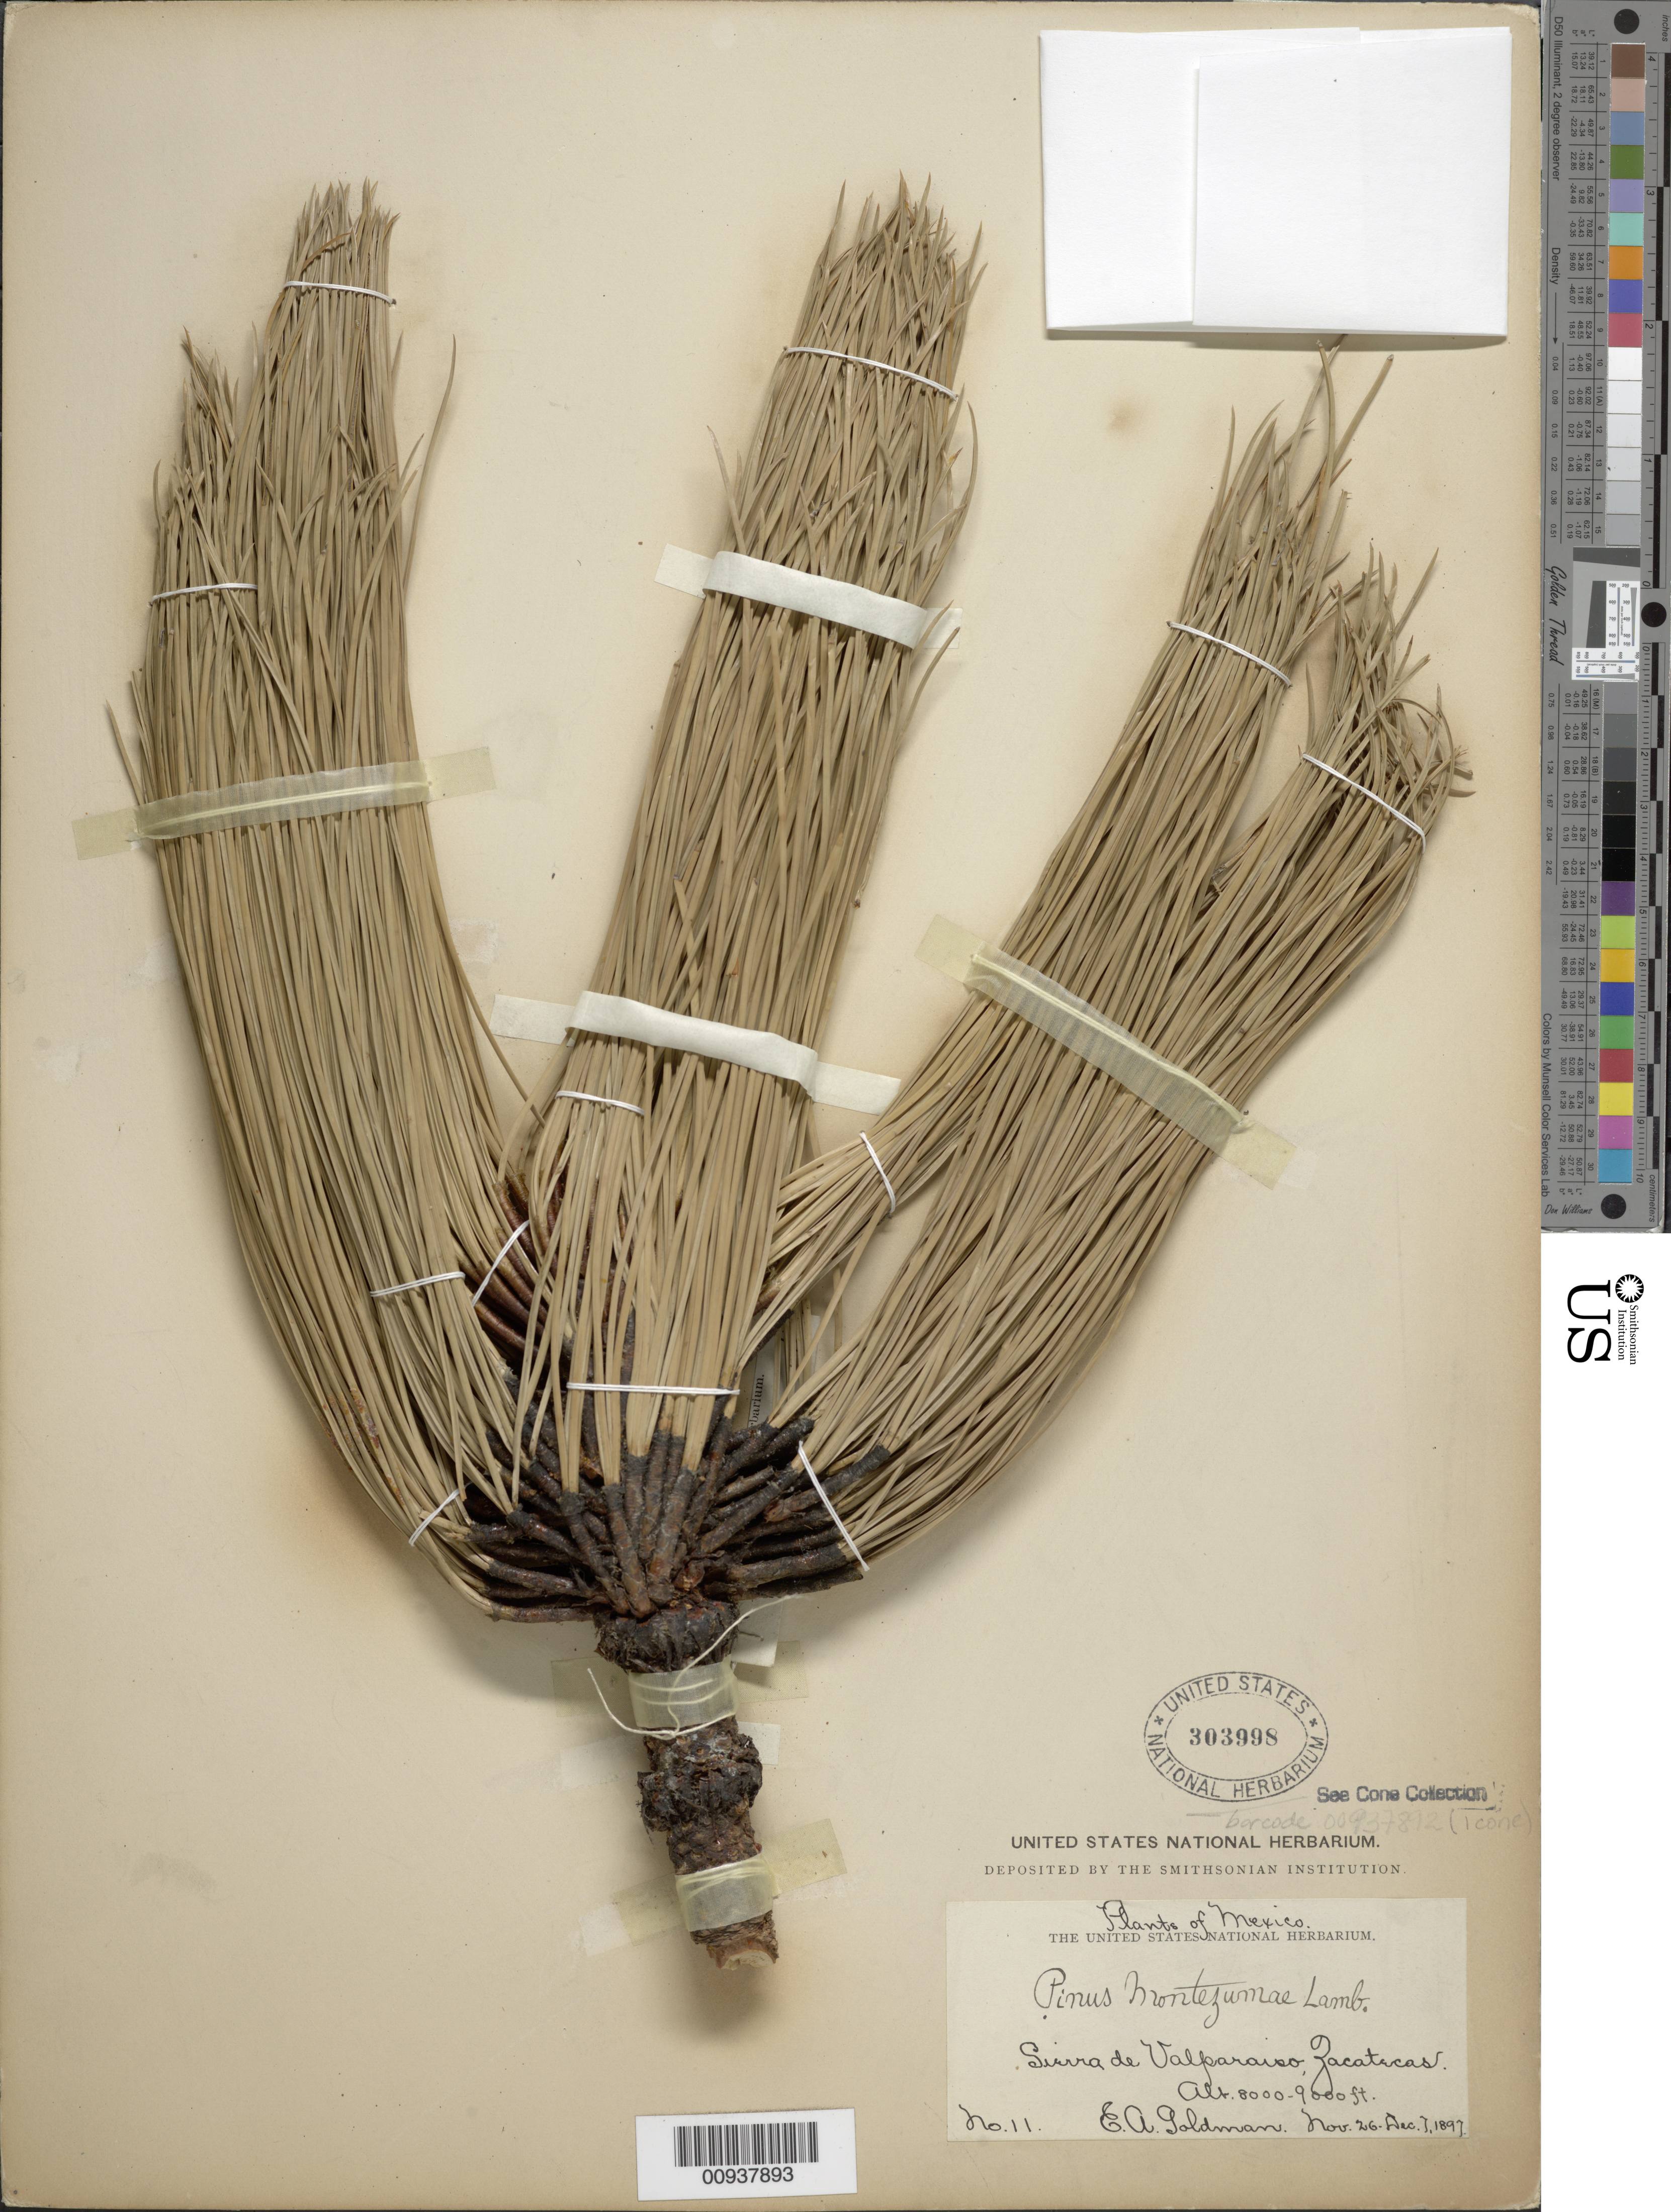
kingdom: Plantae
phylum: Tracheophyta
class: Pinopsida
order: Pinales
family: Pinaceae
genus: Pinus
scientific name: Pinus montezumae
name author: Lamb.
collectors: E. A. Goldman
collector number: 11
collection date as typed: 26 Nov 1897 to 07 Dec 1897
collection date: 1897-11-26/1897-12-07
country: Mexico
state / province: Zacatecas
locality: Sierra de Valparaiso.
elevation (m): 2438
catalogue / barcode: US 303998